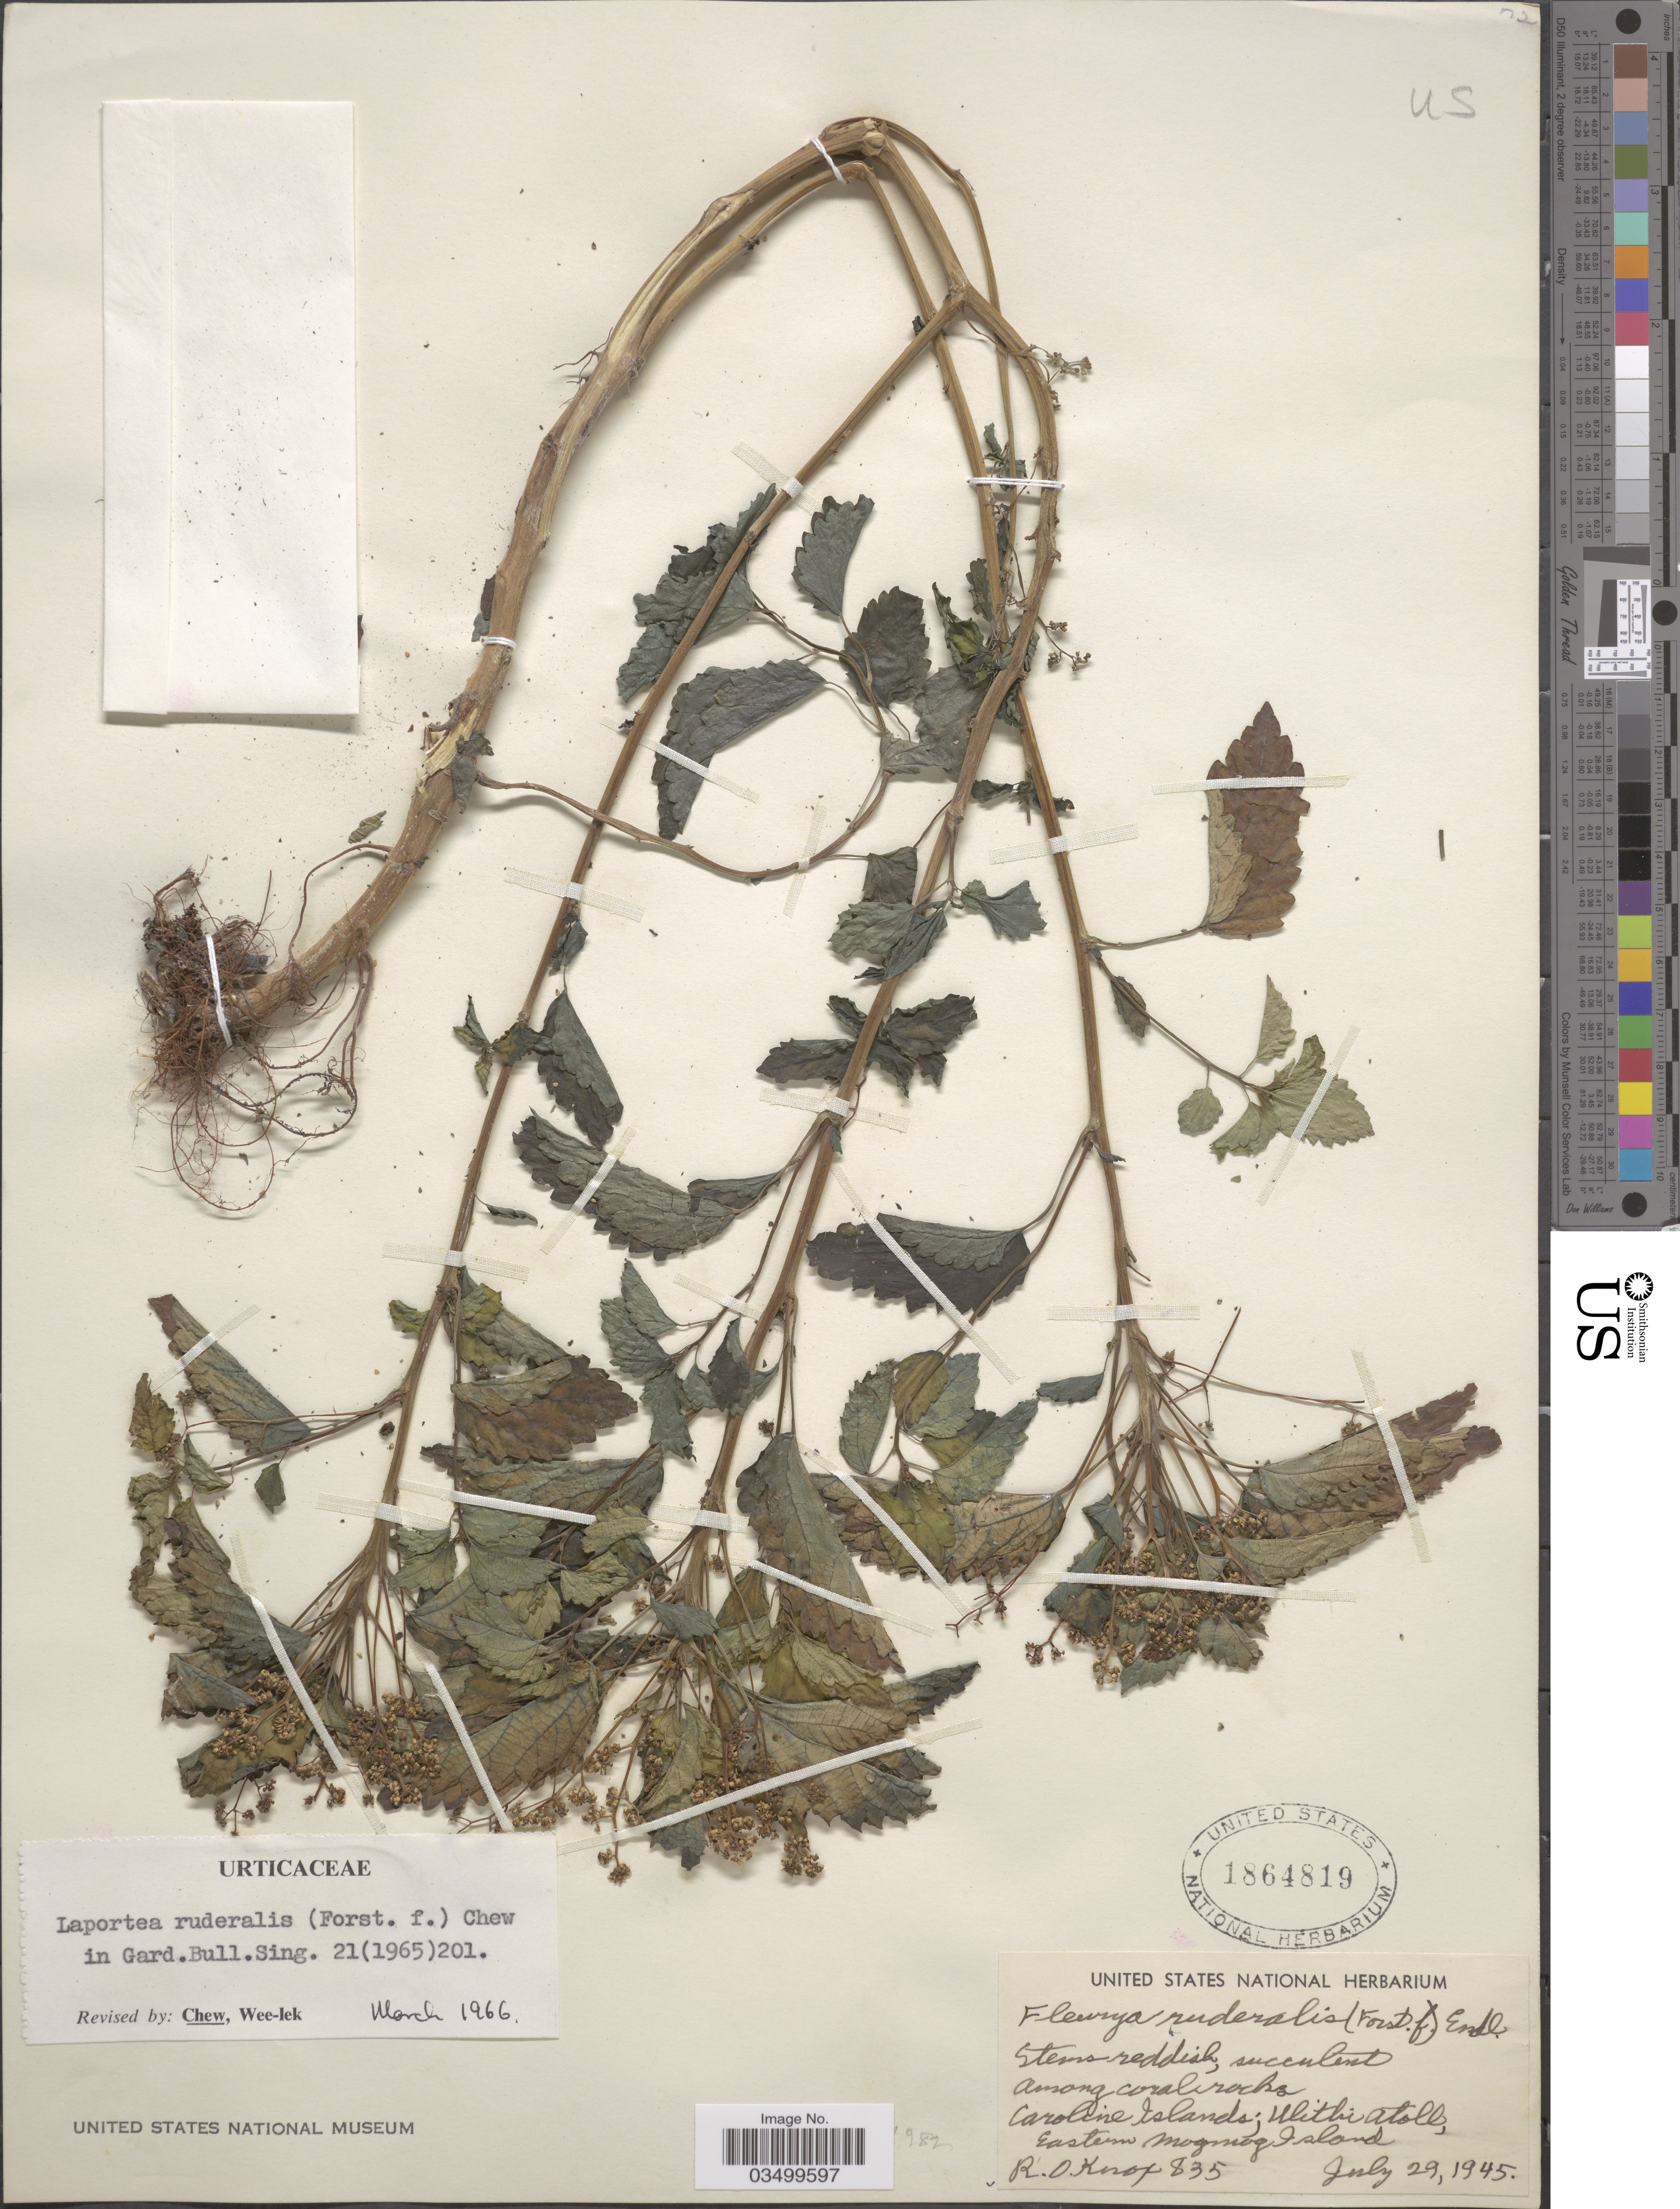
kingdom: Plantae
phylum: Tracheophyta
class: Magnoliopsida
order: Rosales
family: Urticaceae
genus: Laportea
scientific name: Laportea ruderalis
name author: (G. Forst.) Chew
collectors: R. O. Knox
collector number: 835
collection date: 1945-07-29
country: Micronesia, Federated States of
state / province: Yap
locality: Caroline Islands; Ulithi Atoll, Eastern Mogmog Island.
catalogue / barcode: US 1864819